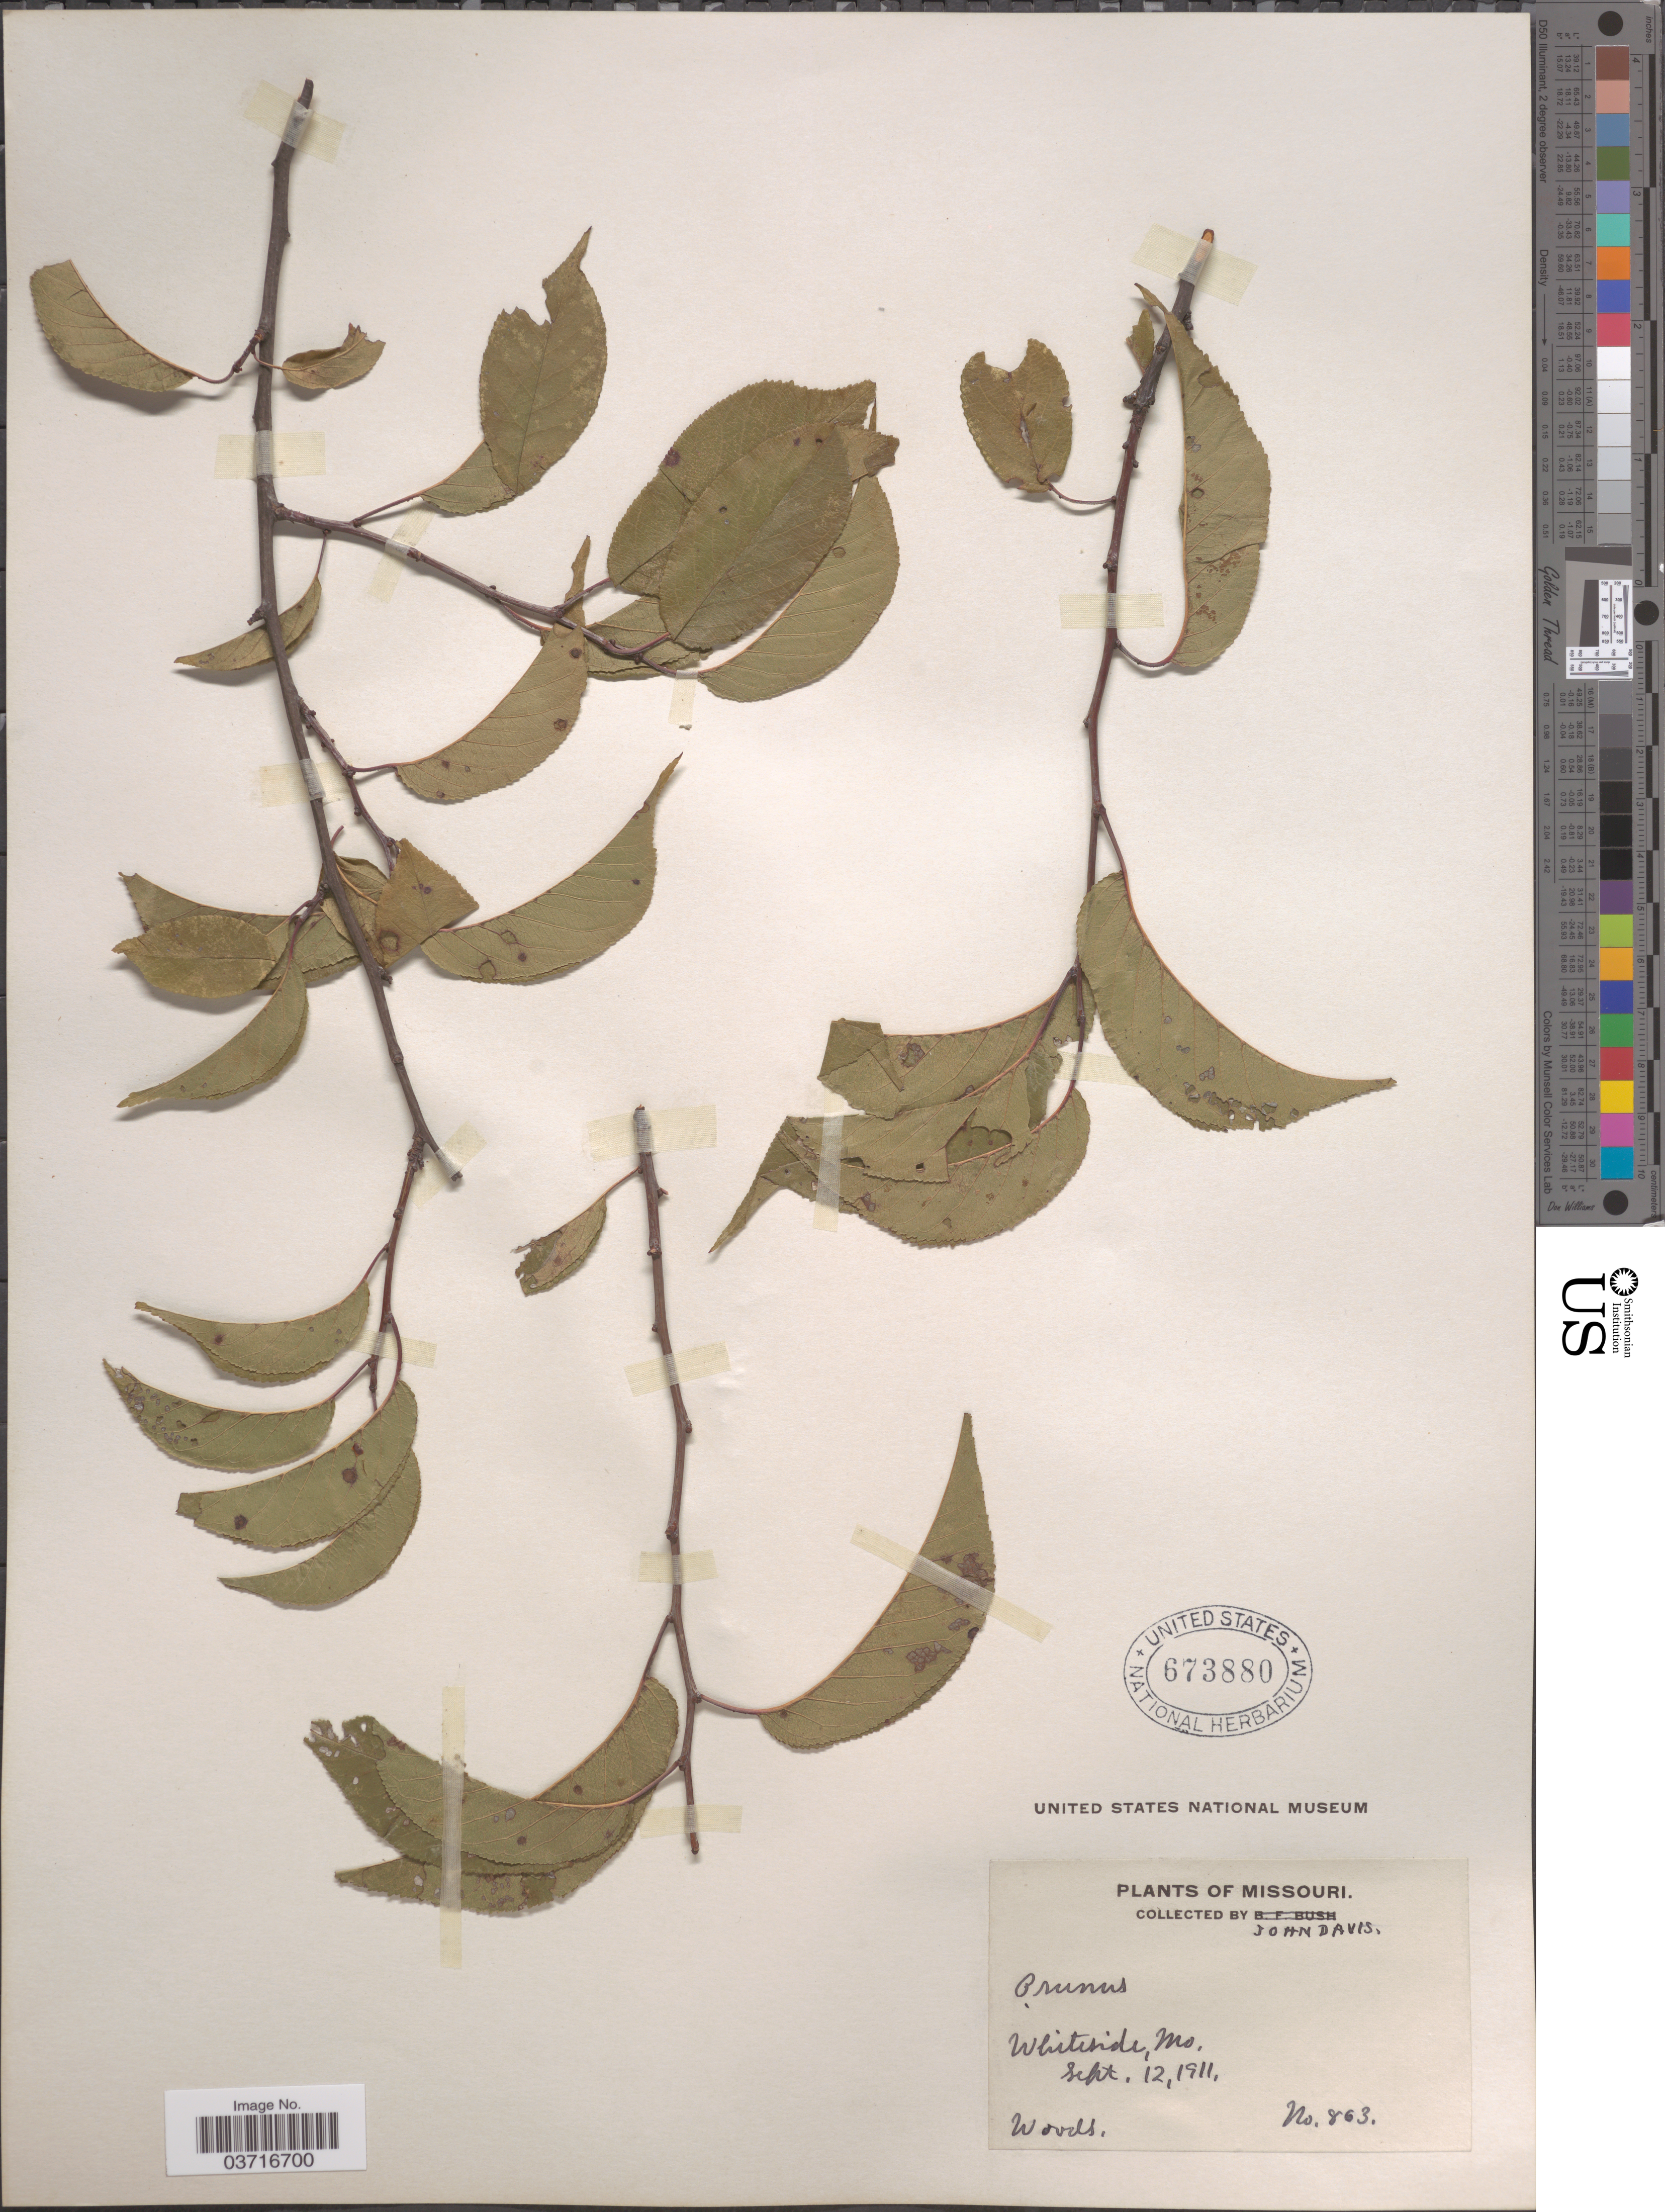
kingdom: Plantae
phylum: Tracheophyta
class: Magnoliopsida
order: Rosales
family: Rosaceae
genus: Prunus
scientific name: Prunus sp.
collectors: J. Davis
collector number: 863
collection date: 1911-09-12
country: United States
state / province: Missouri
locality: Whiteside.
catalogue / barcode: US 673880